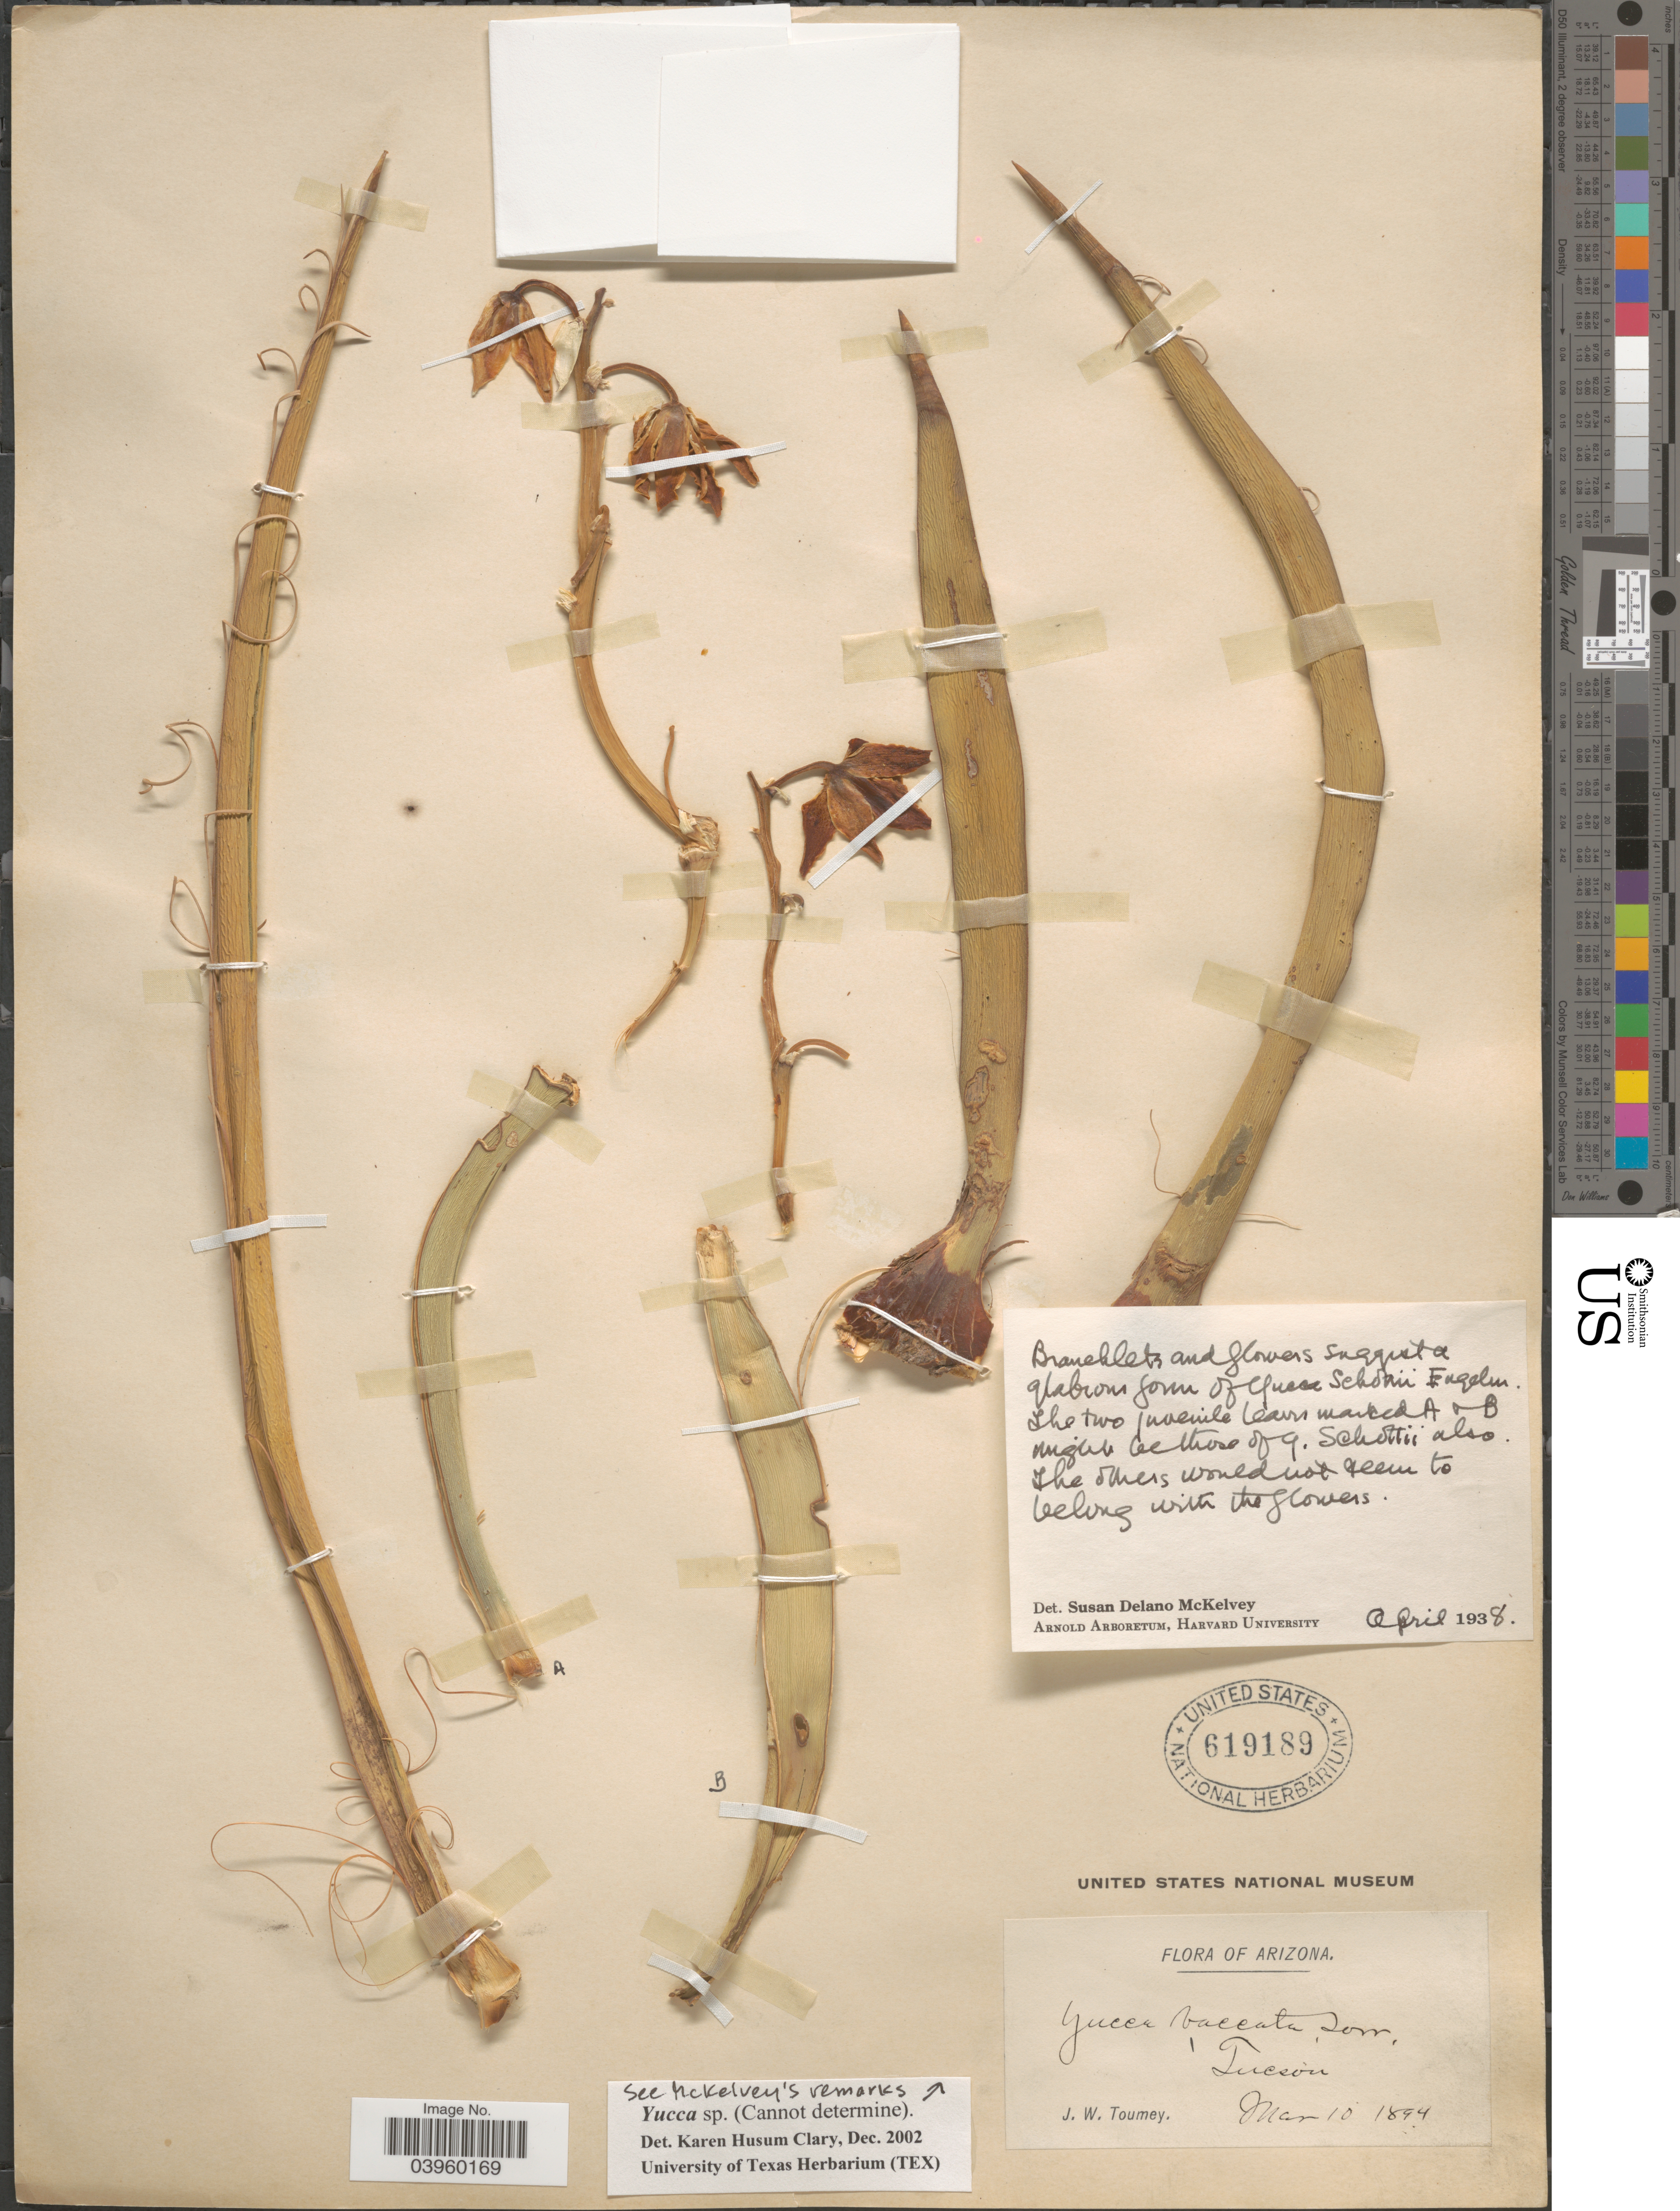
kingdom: Plantae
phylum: Tracheophyta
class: Liliopsida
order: Asparagales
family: Asparagaceae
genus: Yucca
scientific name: Yucca sp.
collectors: J. W. Toumey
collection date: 1894-03-10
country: United States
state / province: Arizona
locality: Tucson.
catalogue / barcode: US 619189